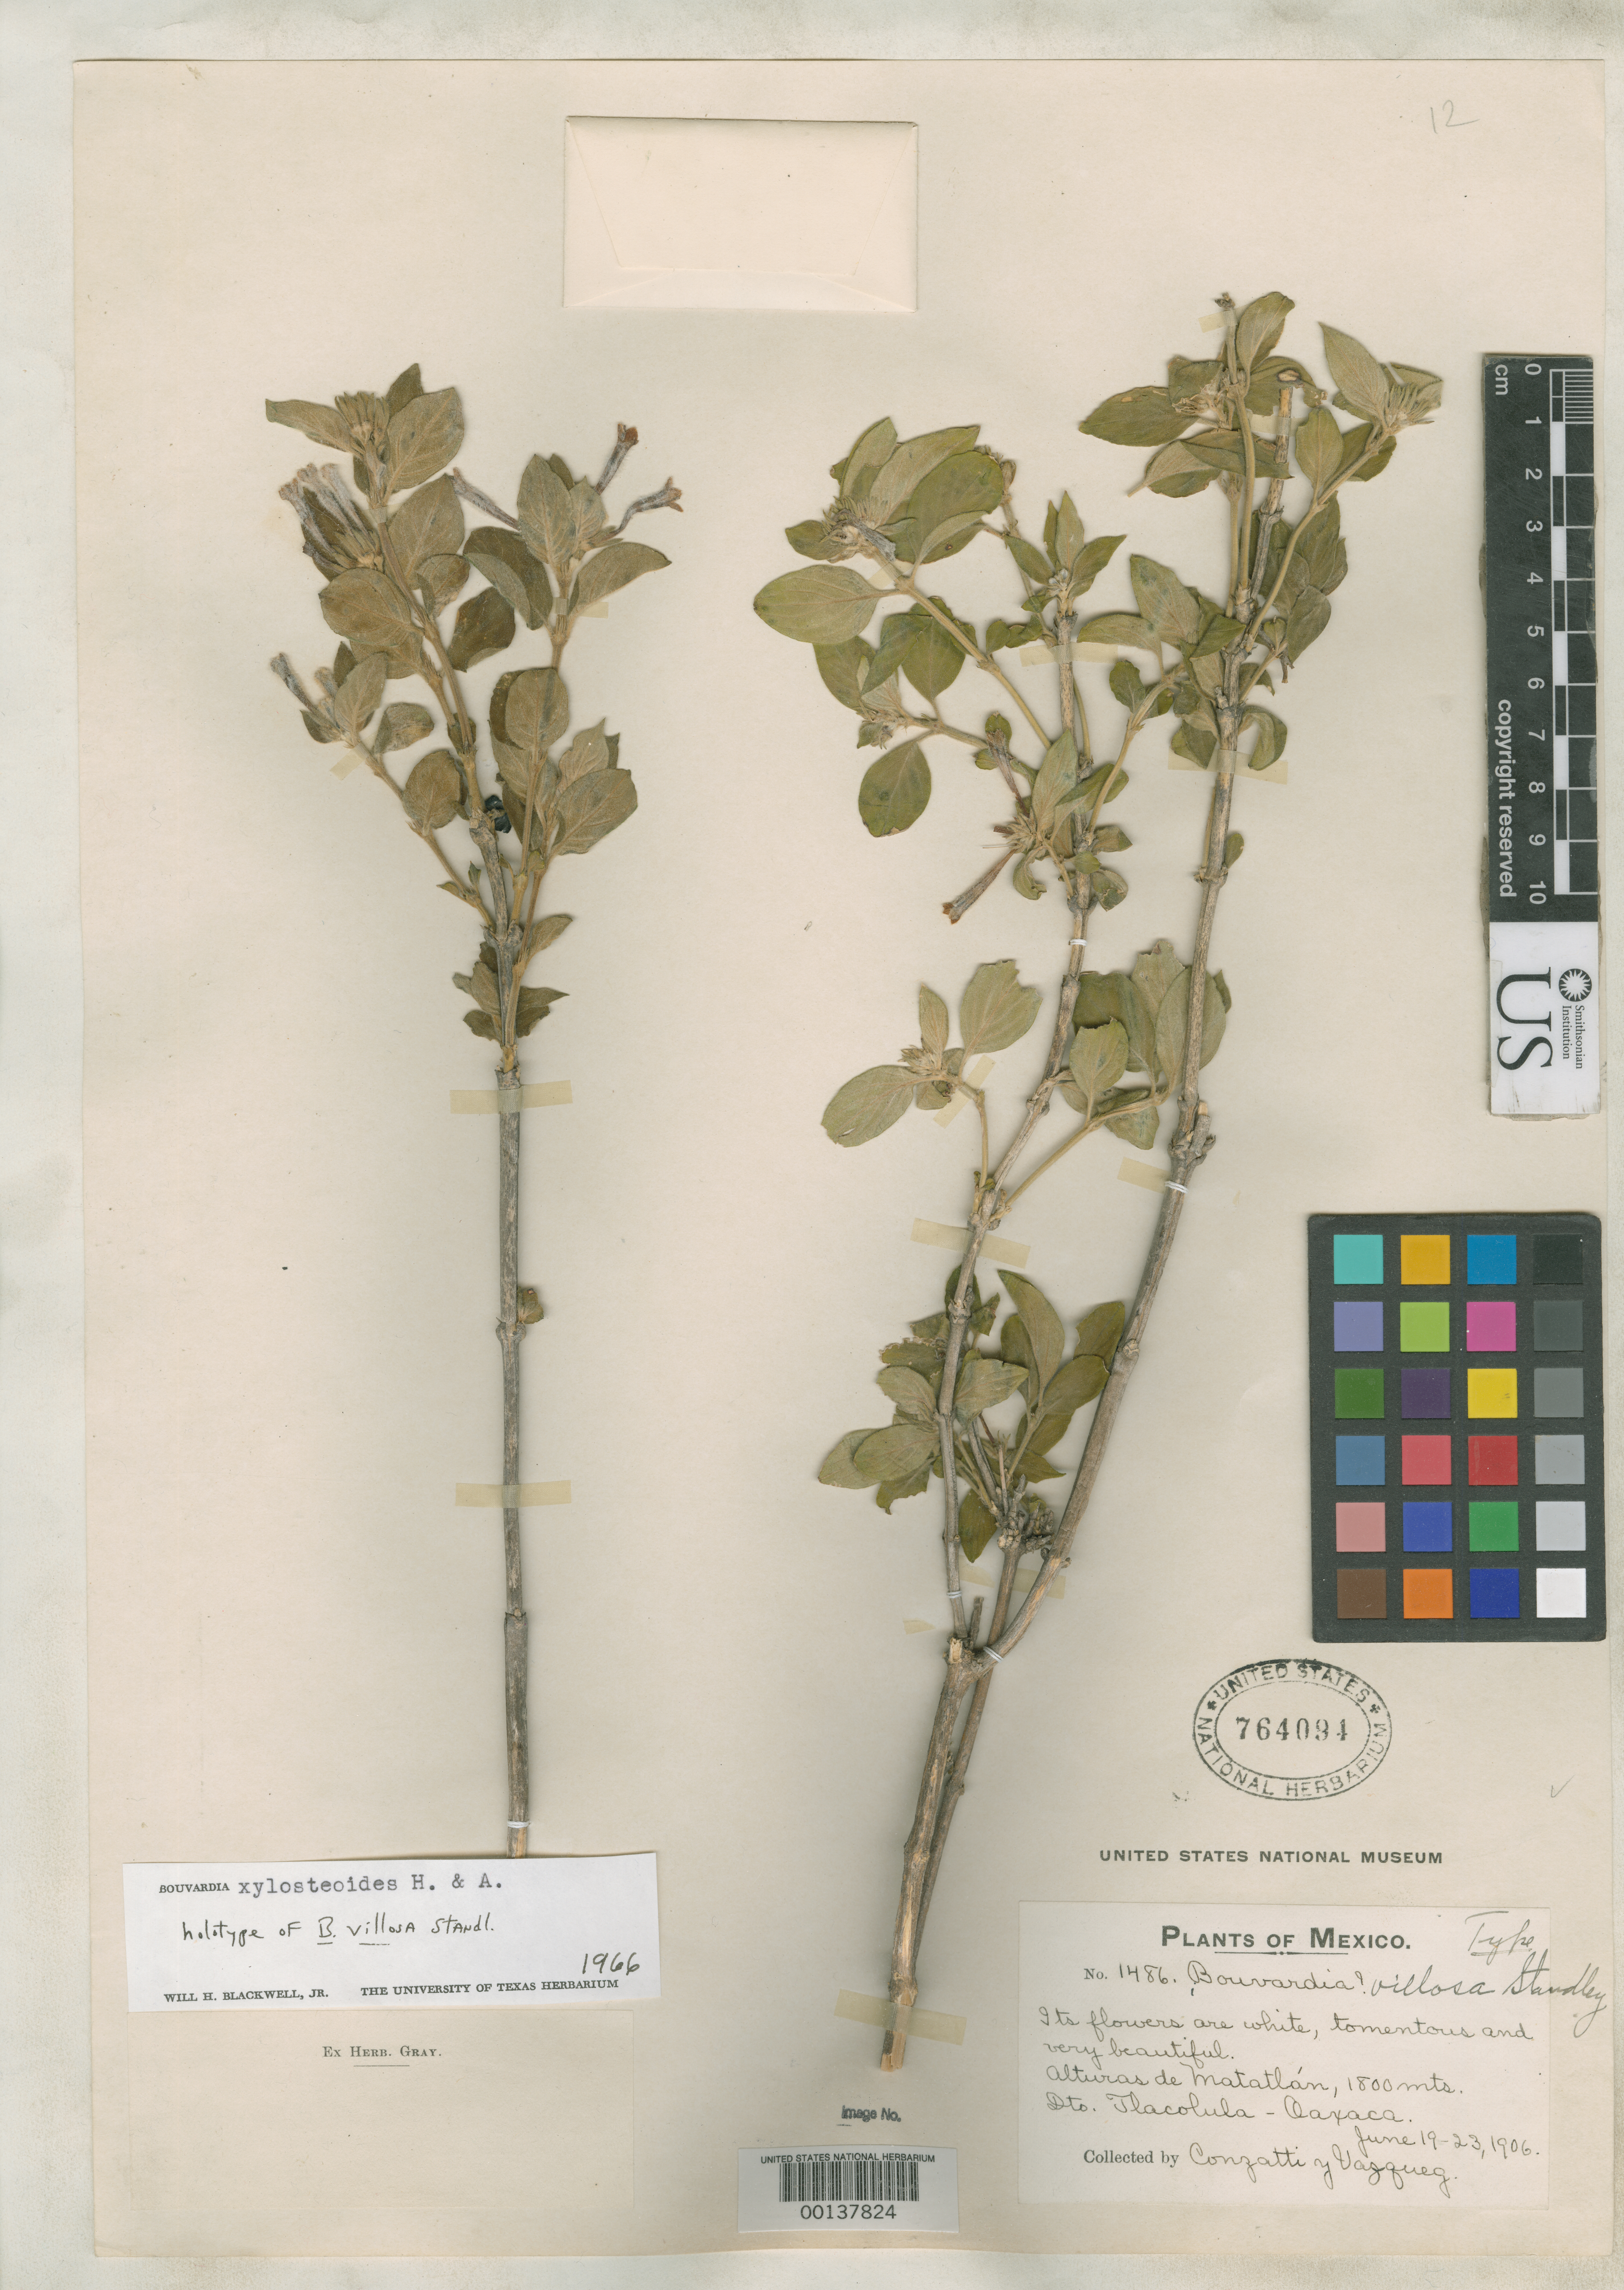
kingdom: Plantae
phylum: Tracheophyta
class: Magnoliopsida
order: Gentianales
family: Rubiaceae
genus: Bouvardia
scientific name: Bouvardia villosa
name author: Standl.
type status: Holotype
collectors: C. Conzatti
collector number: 1486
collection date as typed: Jun 1906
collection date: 1906-06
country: Mexico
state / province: Oaxaca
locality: Alturas de Matatlan.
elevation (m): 1800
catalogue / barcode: US 764094